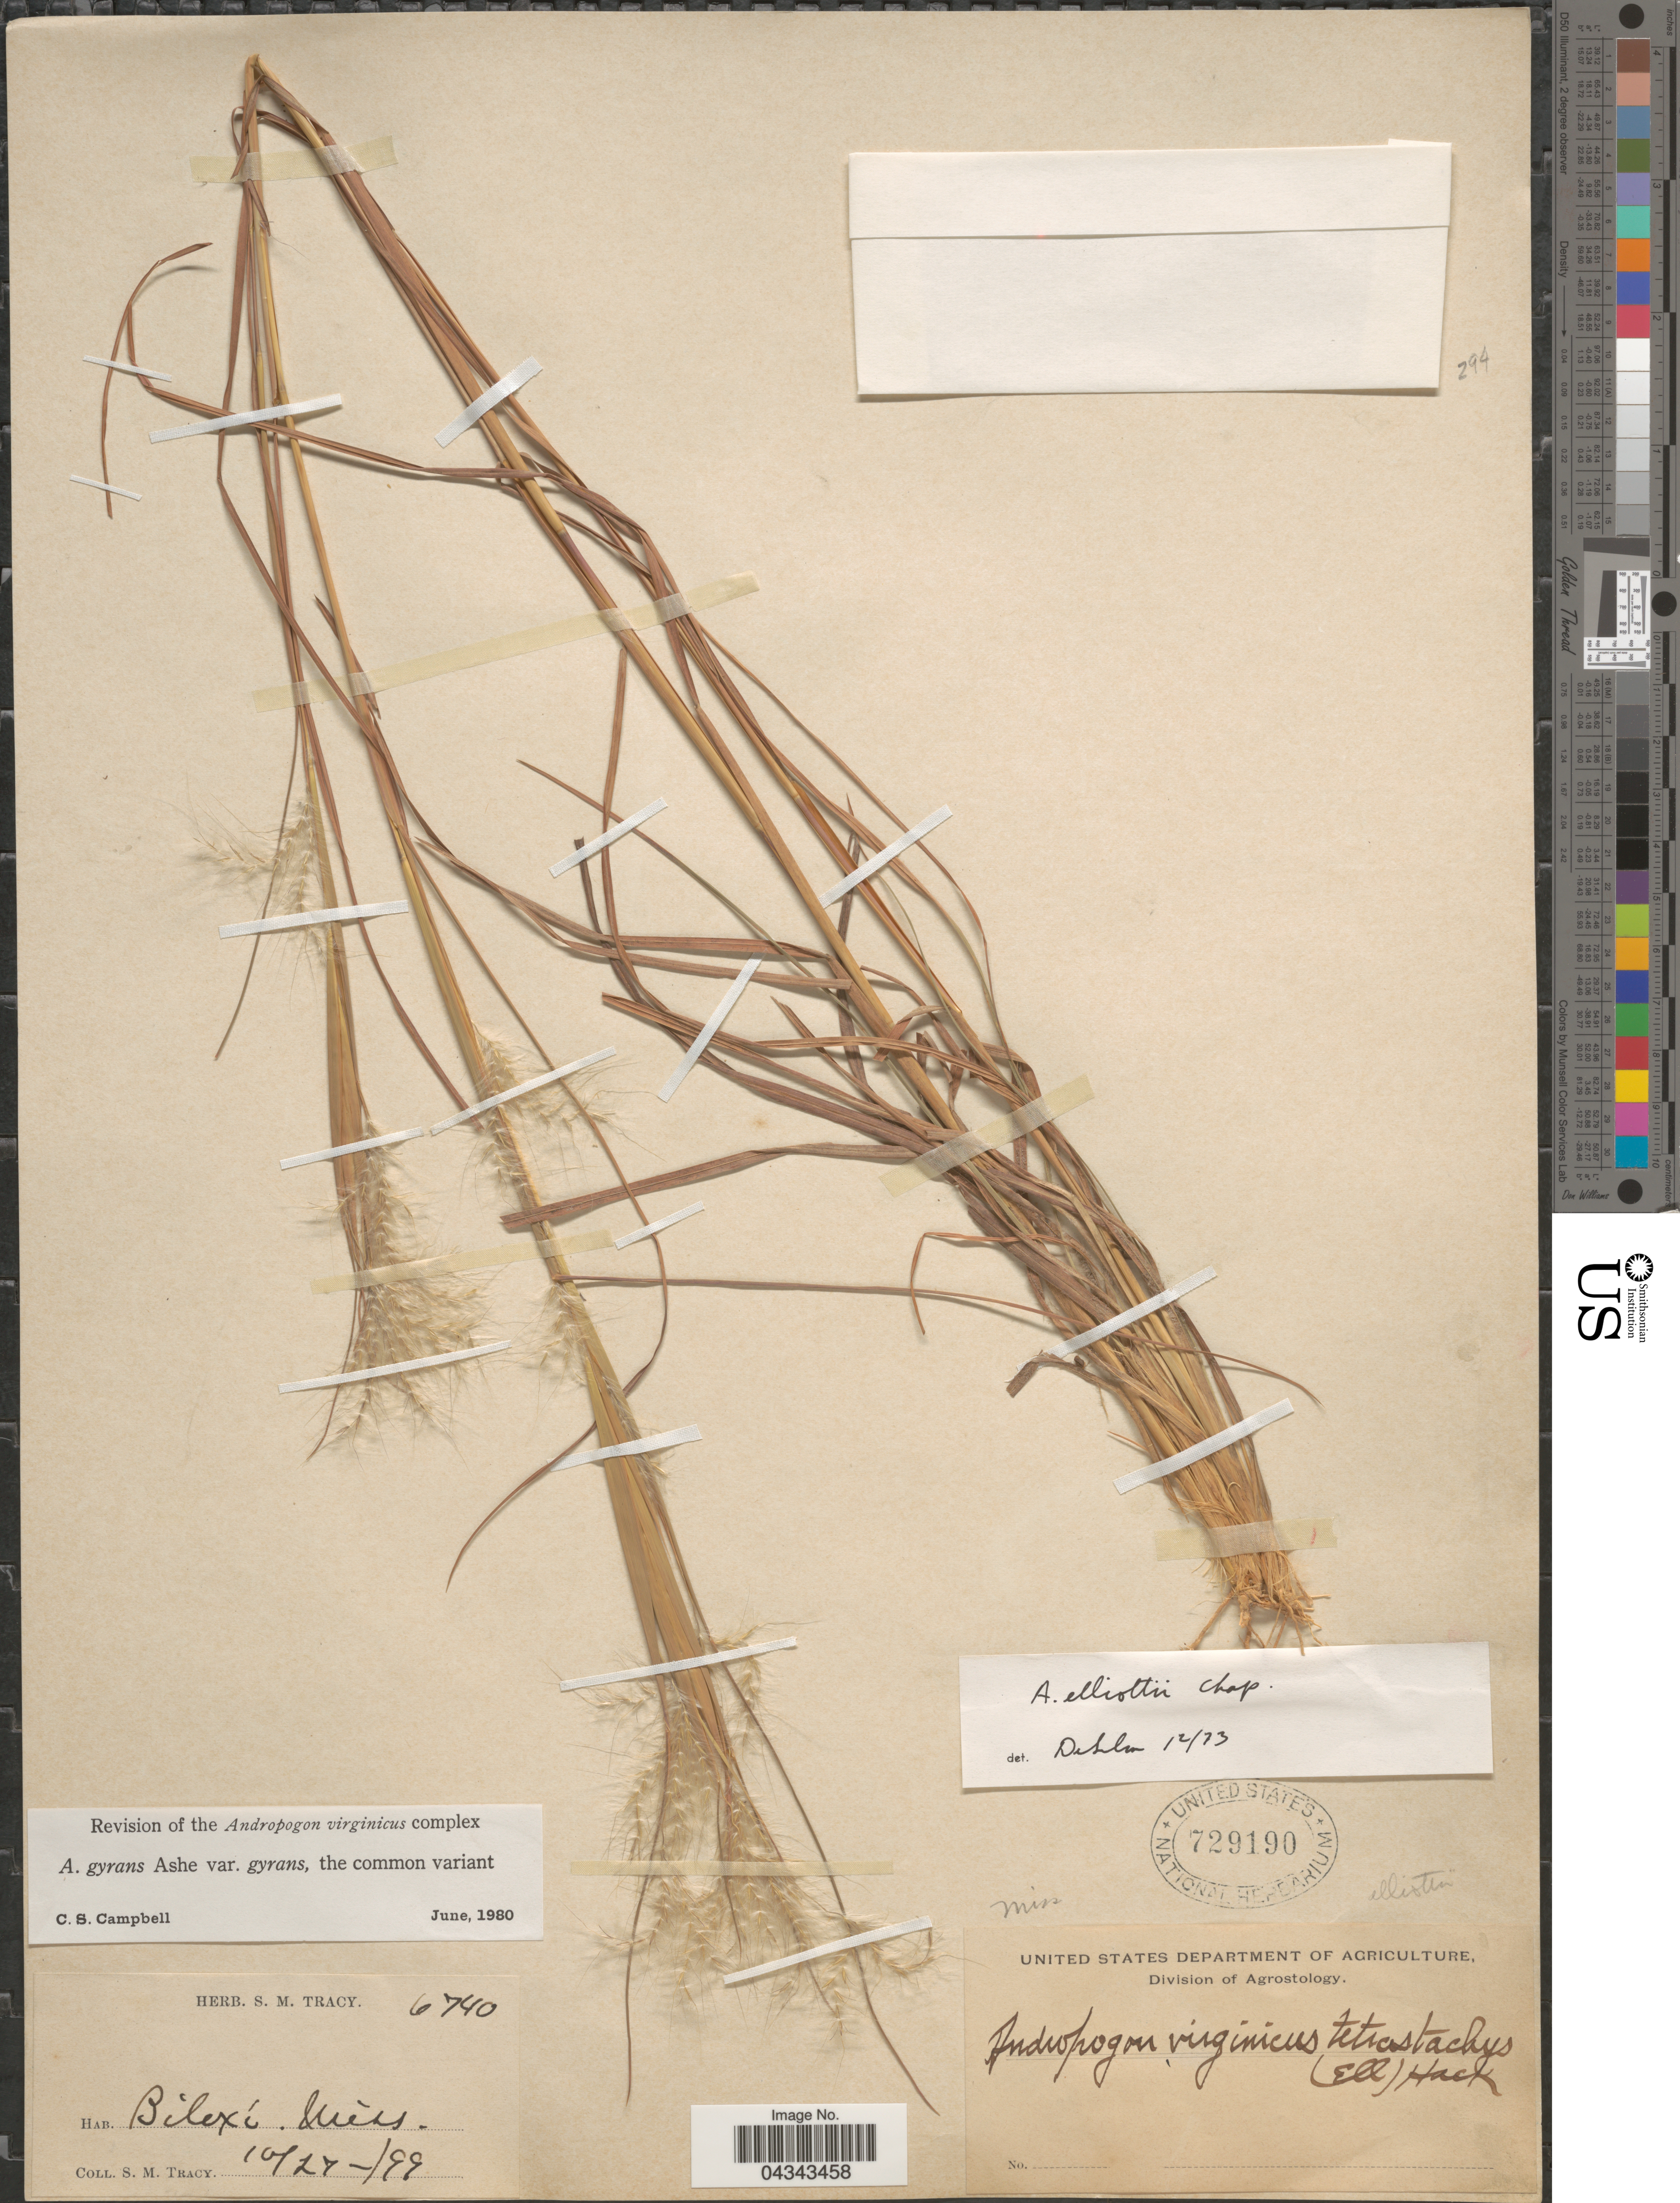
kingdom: Plantae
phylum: Tracheophyta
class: Liliopsida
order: Poales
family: Poaceae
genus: Andropogon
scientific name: Andropogon gyrans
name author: Ashe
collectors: S. M. Tracy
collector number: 6740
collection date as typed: Transcribed d/m/y: 27/10/99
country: United States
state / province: Mississippi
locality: Biloxi.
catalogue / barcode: US 729190